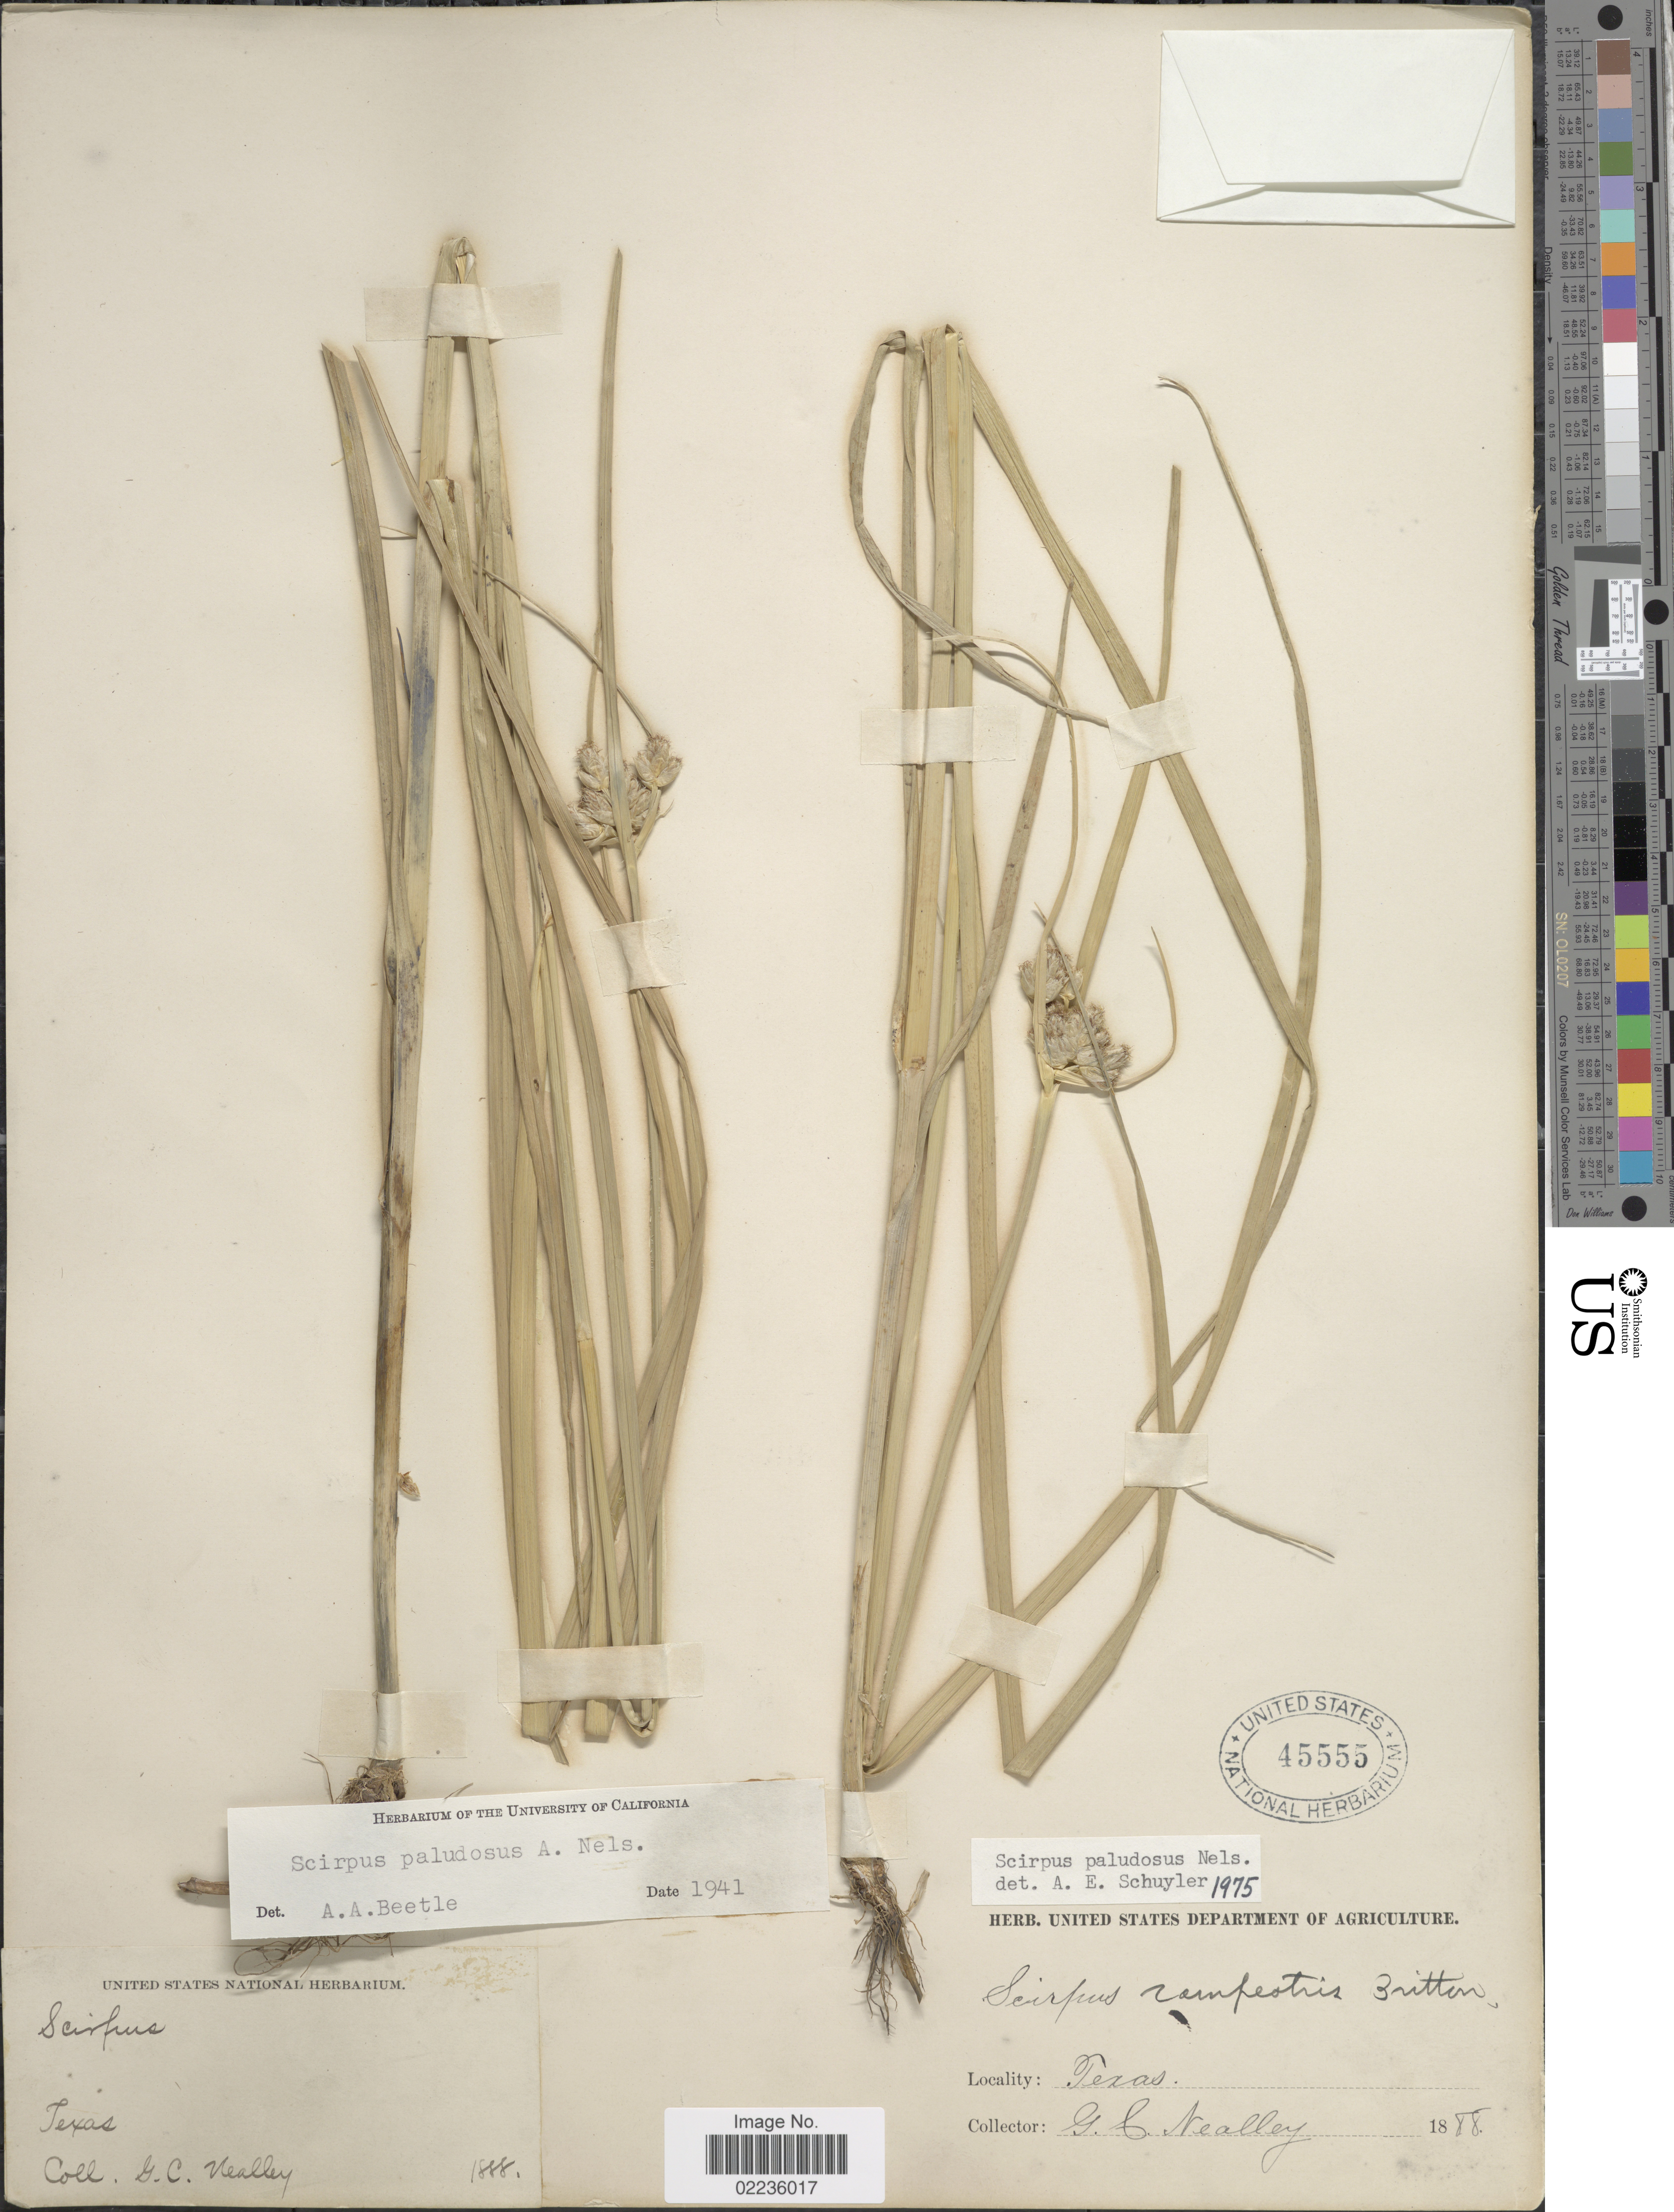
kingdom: Plantae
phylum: Tracheophyta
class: Liliopsida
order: Poales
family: Cyperaceae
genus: Bolboschoenus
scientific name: Bolboschoenus maritimus subsp. paludosus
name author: (A. Nelson) T. Koyama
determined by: Strong, M. T., (US), Smithsonian Institution - National Museum of Natural History (UNITED STATES)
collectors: G. Neally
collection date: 1888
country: United States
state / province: Texas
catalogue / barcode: US 45555